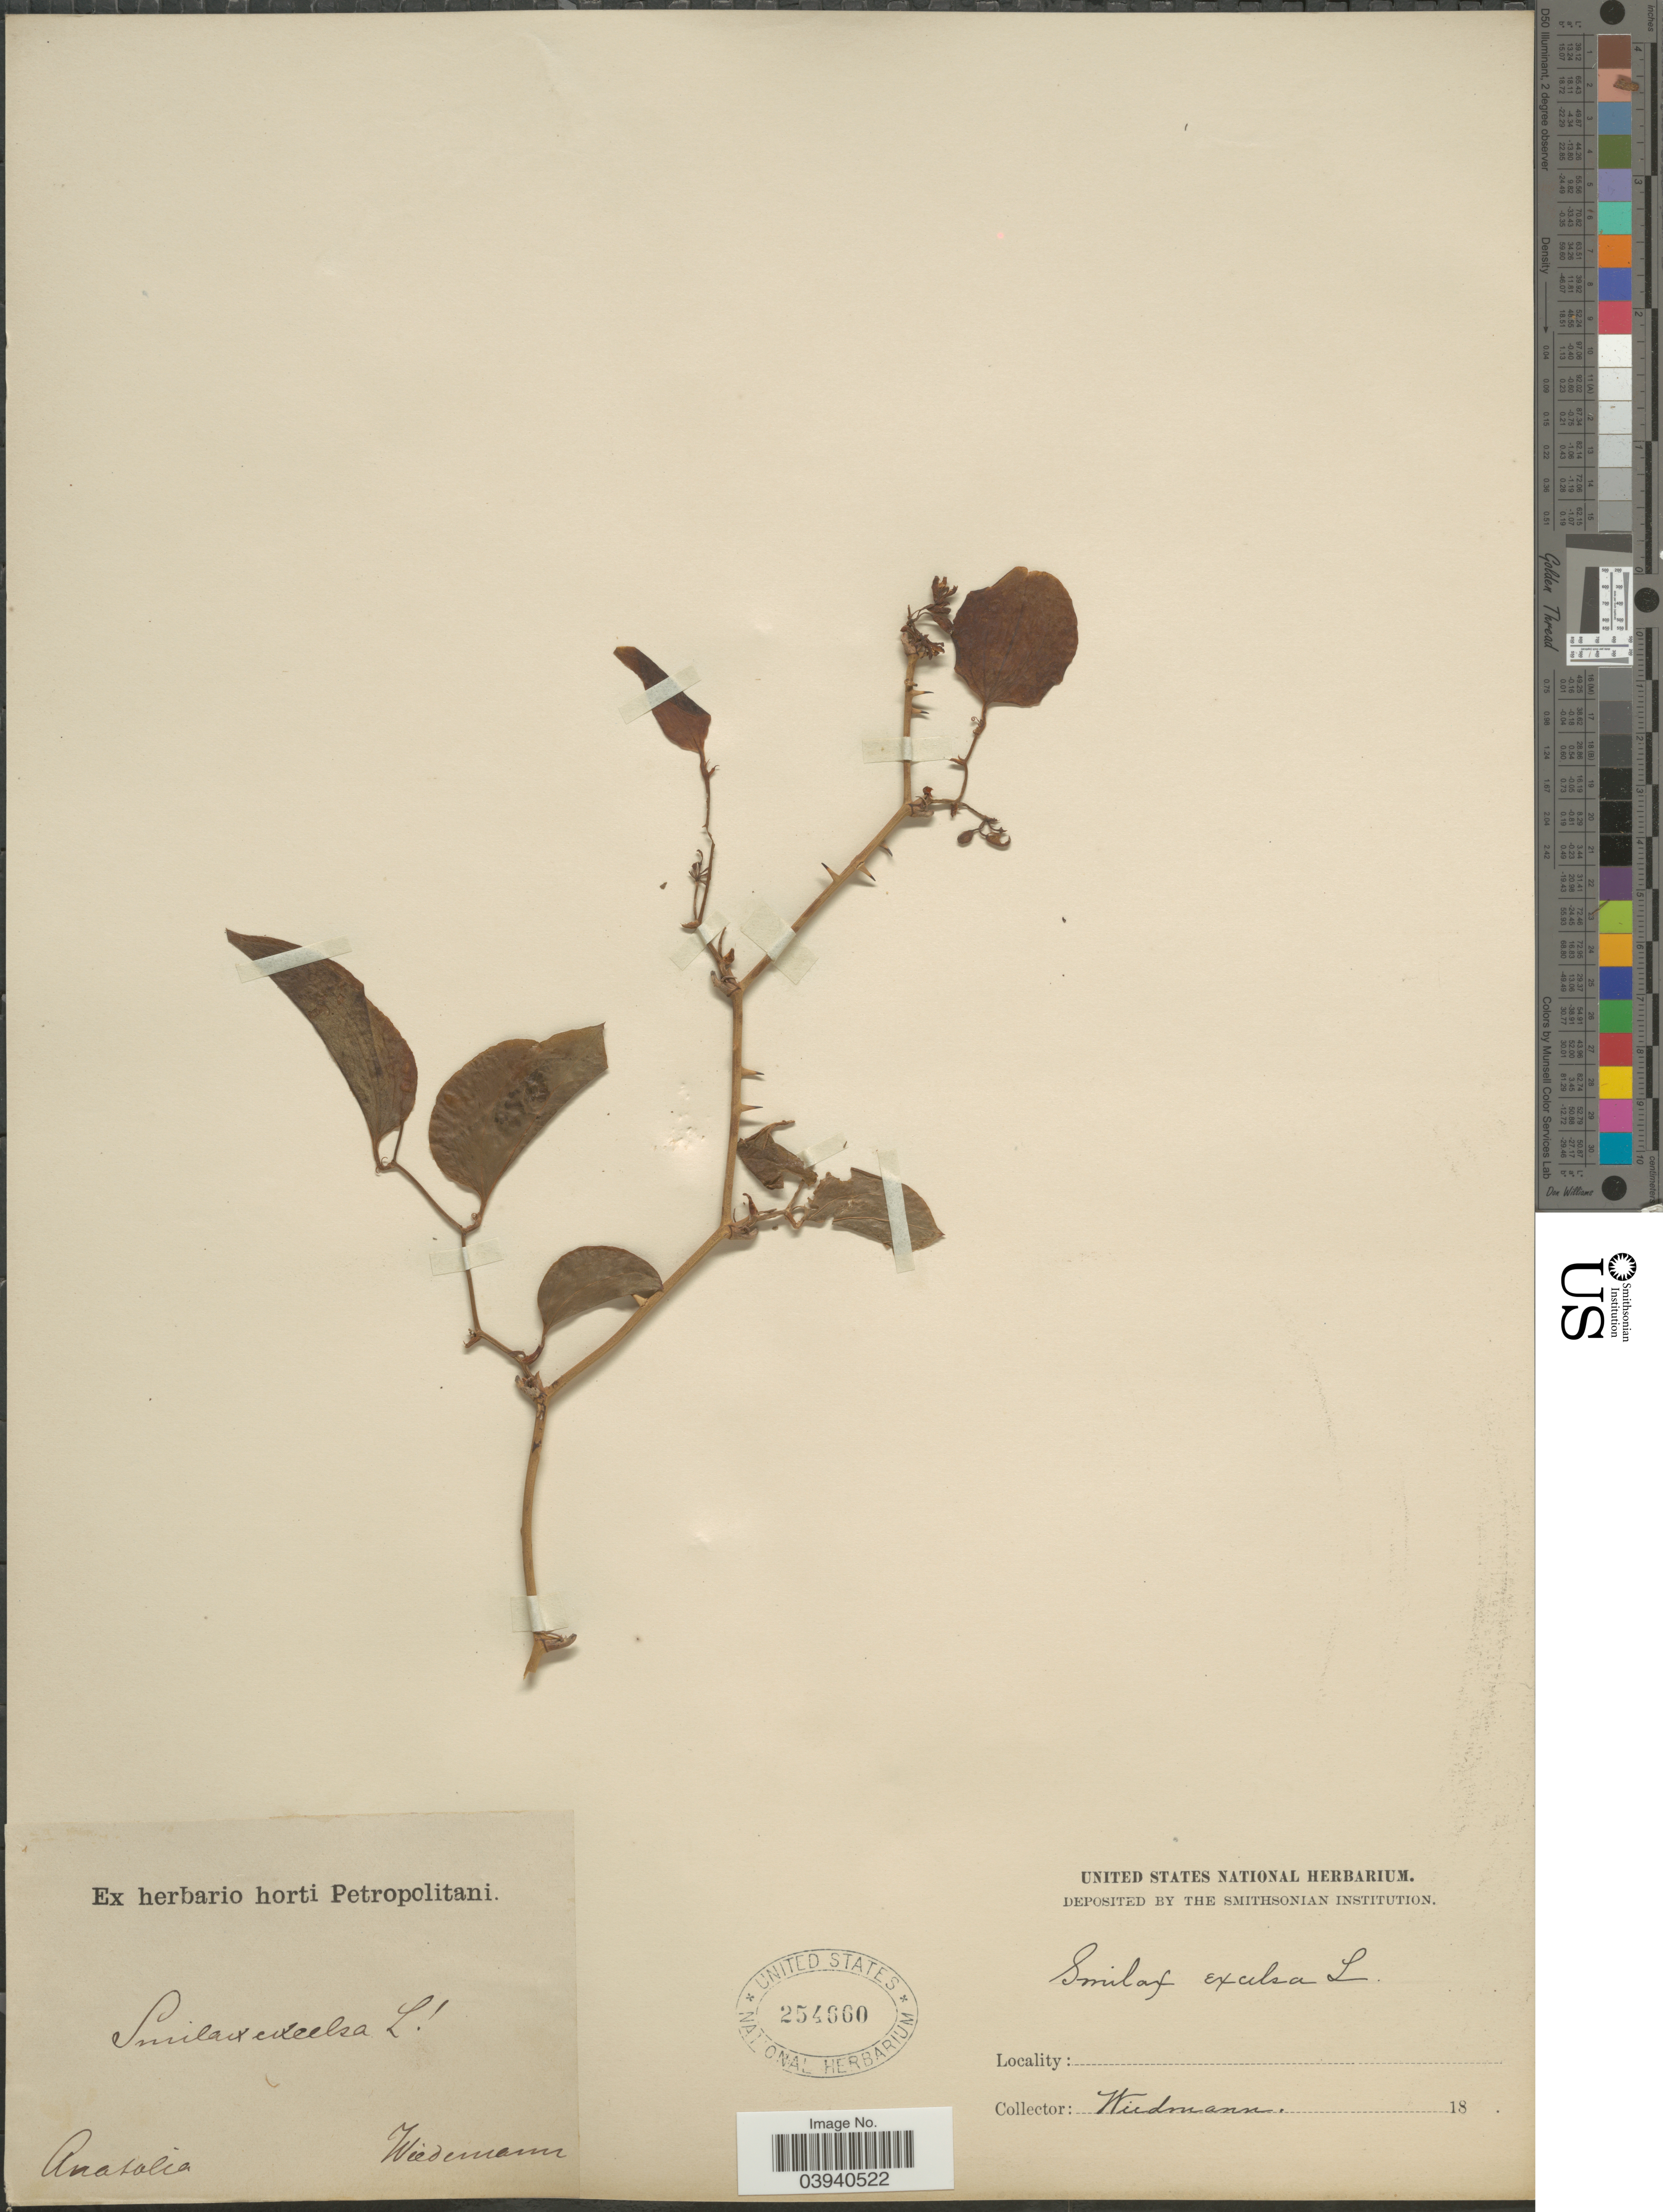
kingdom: Plantae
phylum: Tracheophyta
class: Liliopsida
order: Liliales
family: Smilacaceae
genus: Smilax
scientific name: Smilax excelsa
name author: L.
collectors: Wiedmann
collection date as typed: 18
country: Turkey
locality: Anatolia.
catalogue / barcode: US 254660